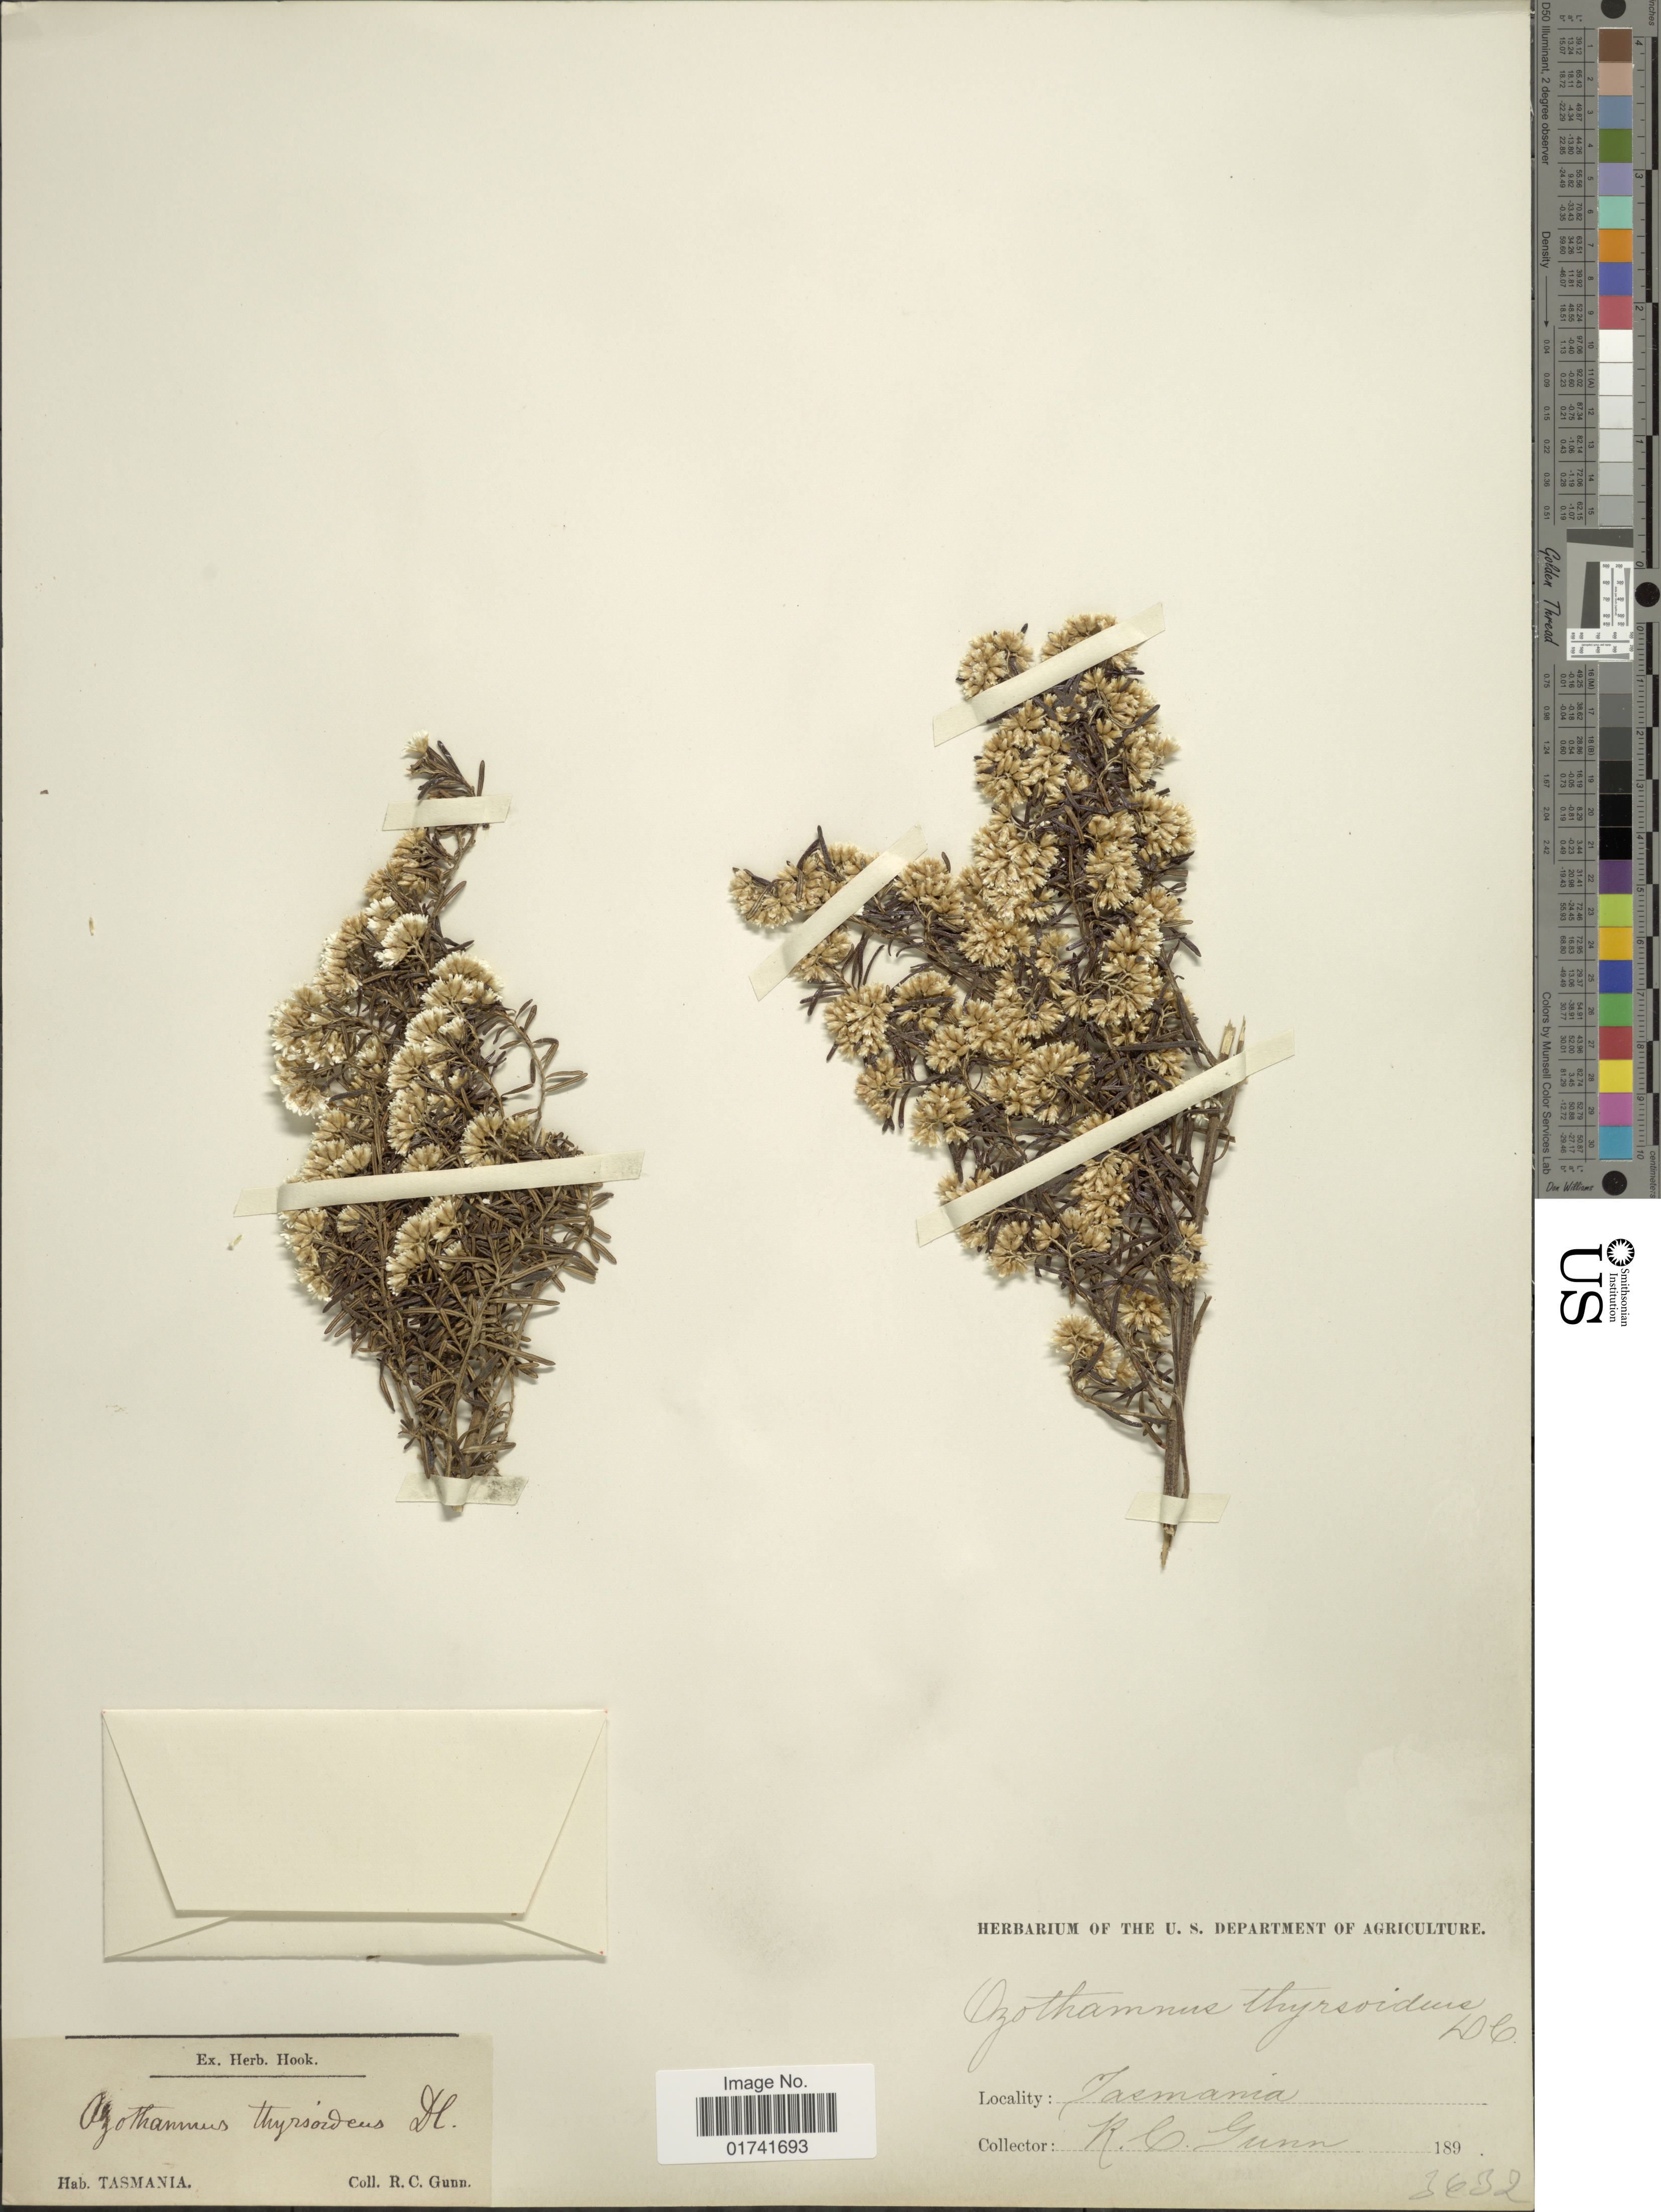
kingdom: Plantae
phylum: Tracheophyta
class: Magnoliopsida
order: Asterales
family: Asteraceae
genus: Ozothamnus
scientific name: Ozothamnus thyrsoideus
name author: DC.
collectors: R. Gunn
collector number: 3632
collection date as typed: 189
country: Australia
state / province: Tasmania